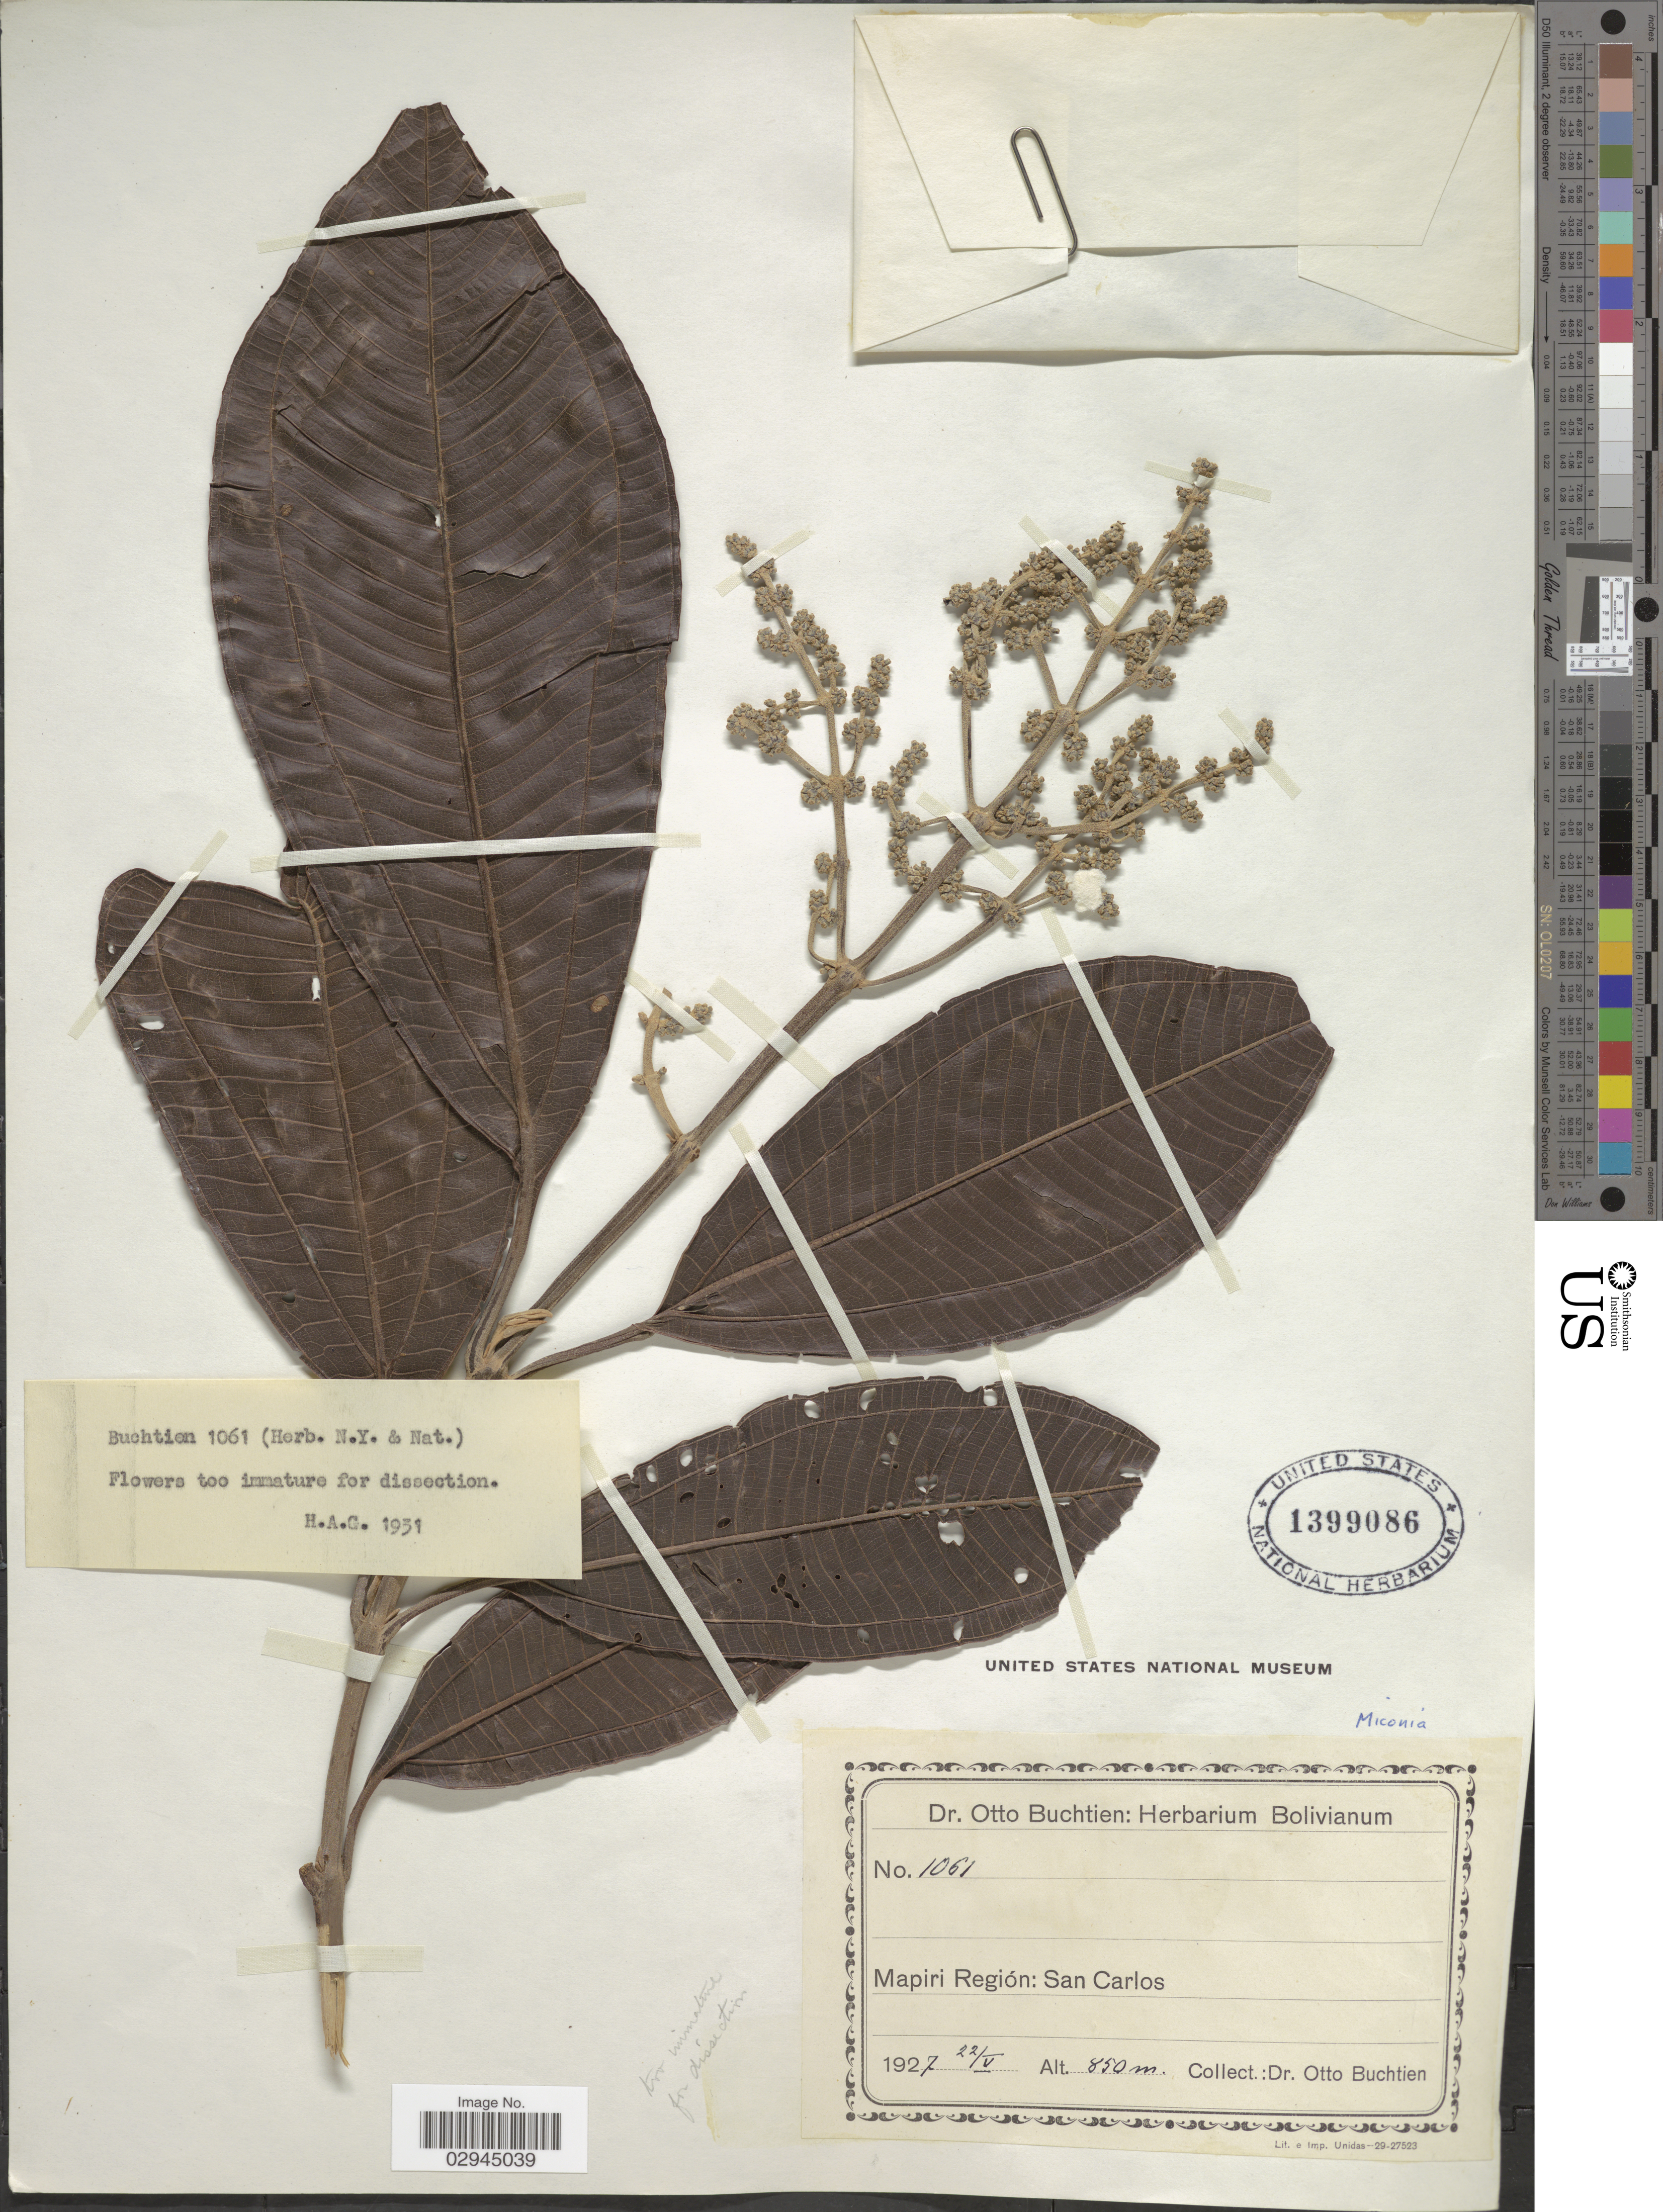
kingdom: Plantae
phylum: Tracheophyta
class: Magnoliopsida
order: Myrtales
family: Melastomataceae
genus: Miconia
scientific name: Miconia sp.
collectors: O. Buchtien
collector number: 1061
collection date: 1927-05-22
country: Bolivia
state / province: La Paz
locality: Mapiri Región: San Carlos.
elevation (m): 850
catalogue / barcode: US 1399086